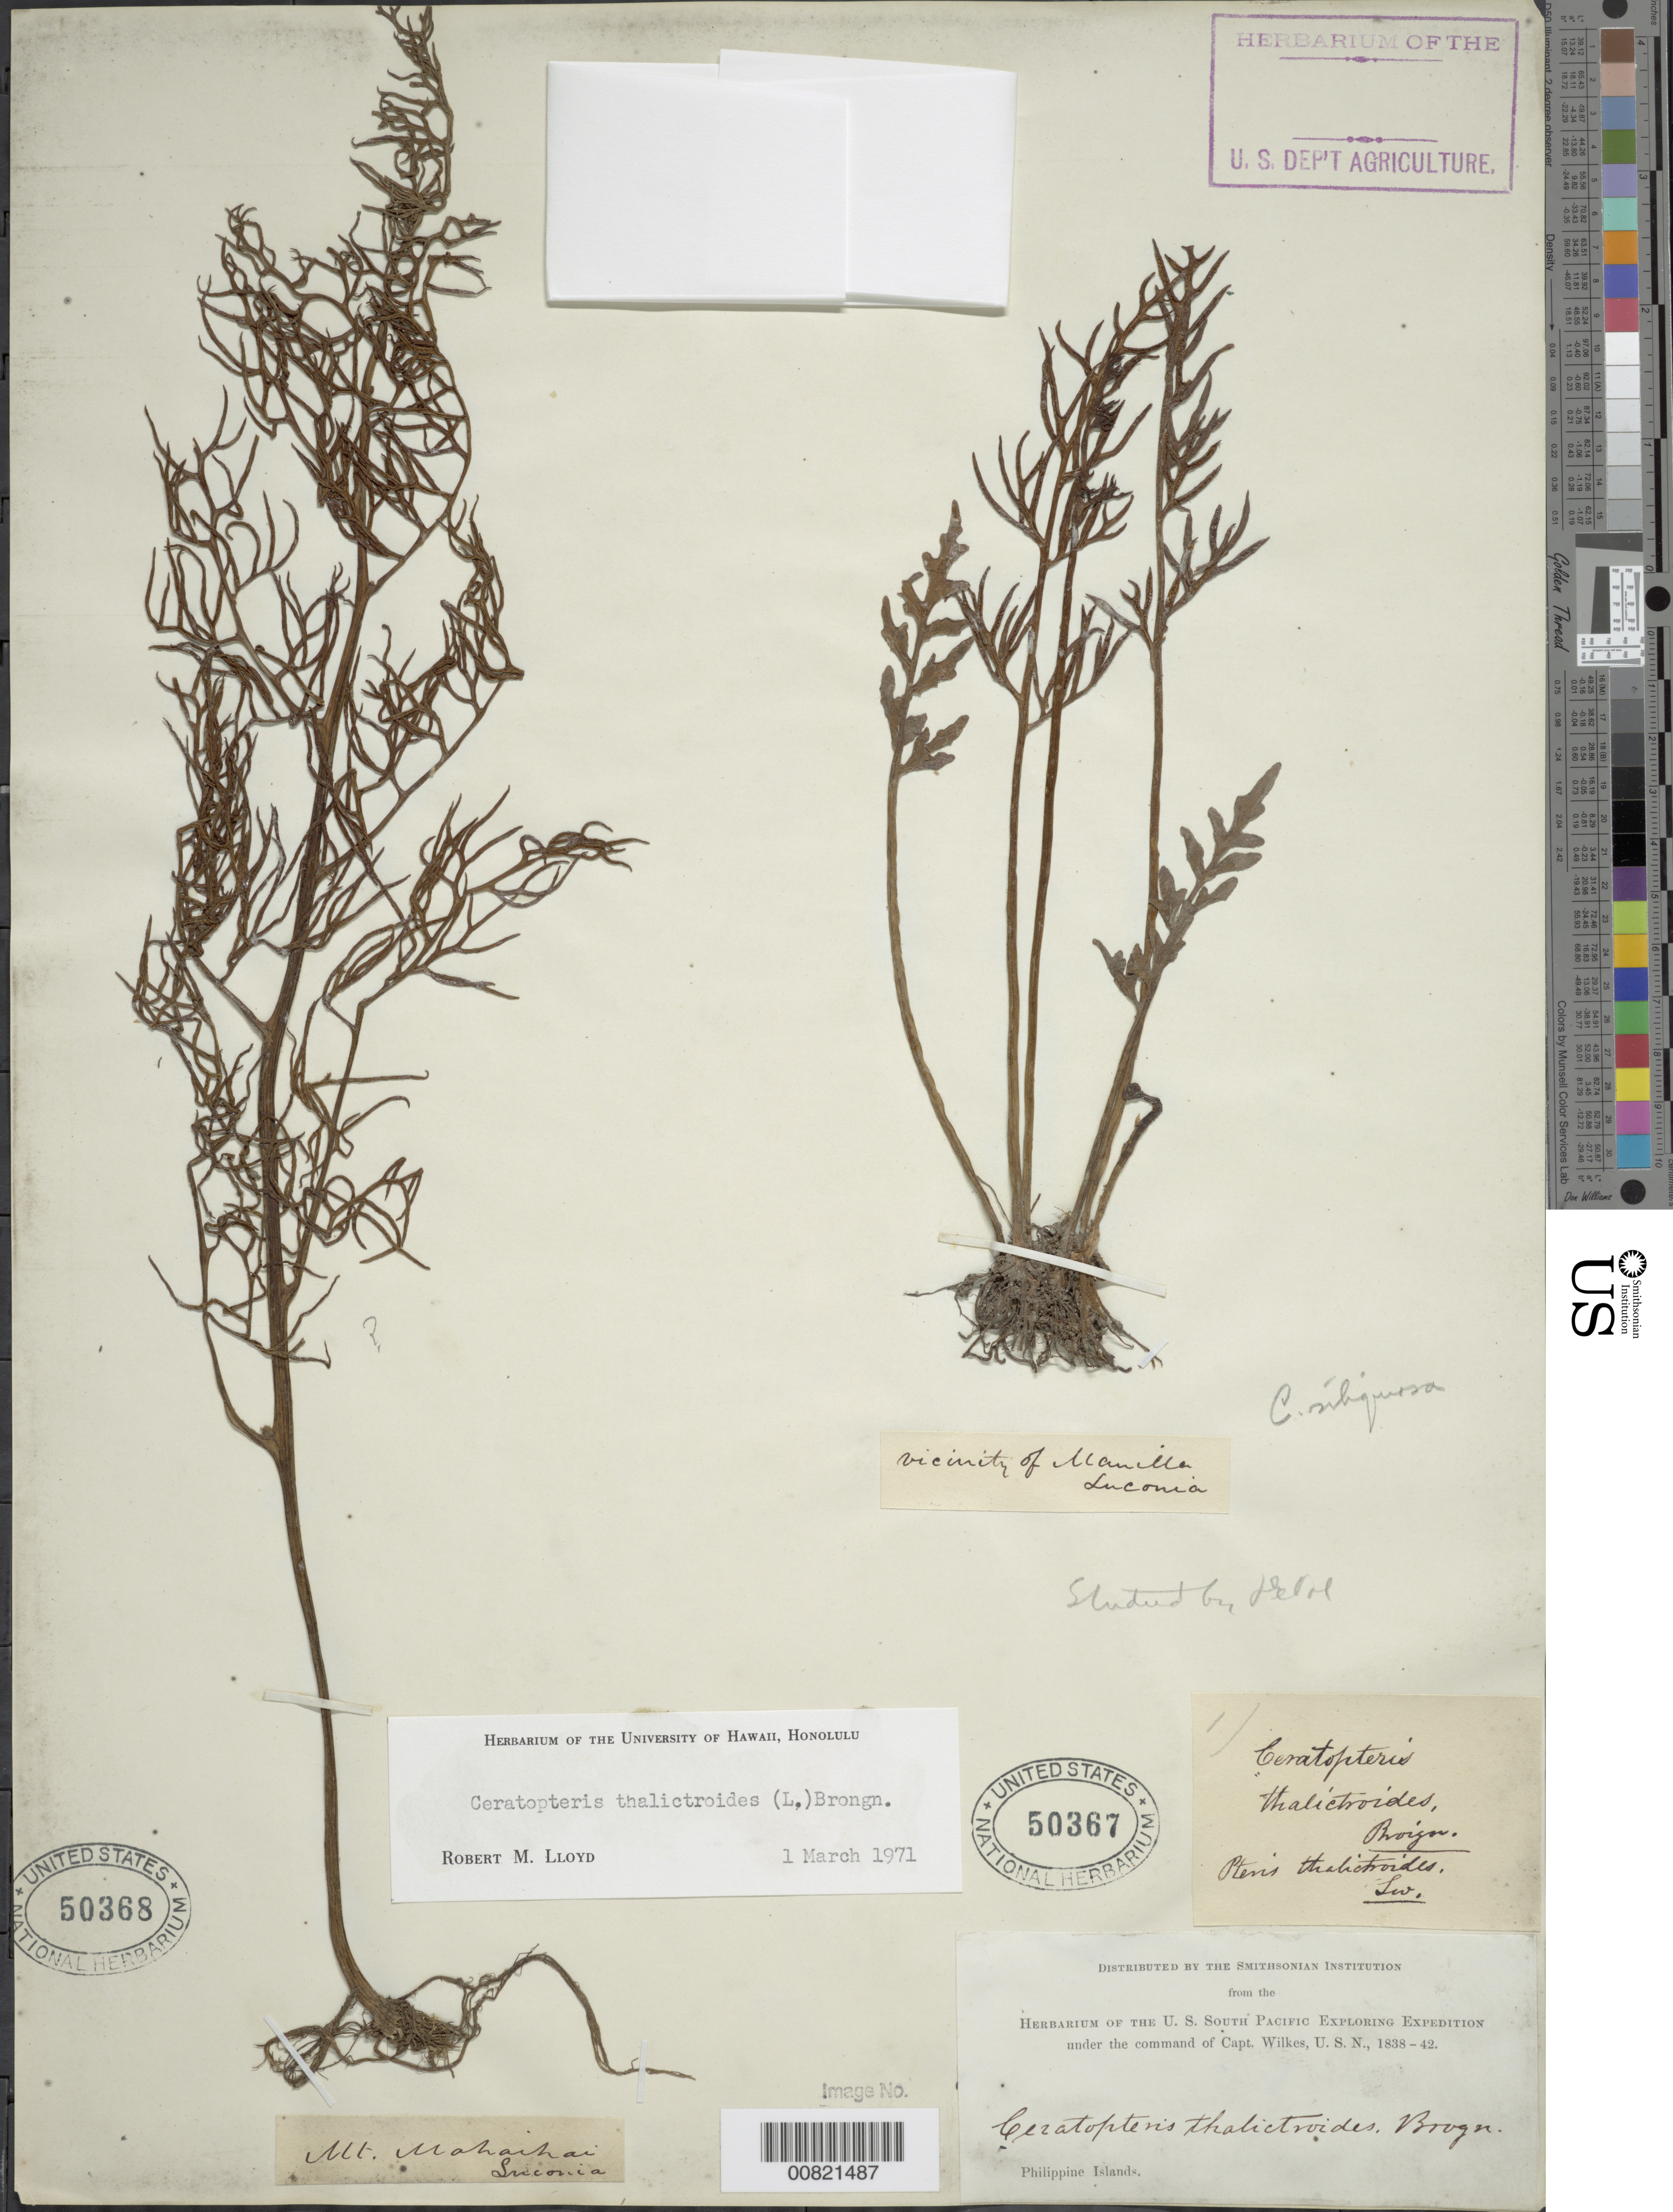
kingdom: Plantae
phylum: Tracheophyta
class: Polypodiopsida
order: Polypodiales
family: Pteridaceae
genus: Ceratopteris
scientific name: Ceratopteris thalictroides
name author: (L.) Brongn.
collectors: Wilkes Explor. Exped.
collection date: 1838/1842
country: Philippines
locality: Luconia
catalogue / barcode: US 50367